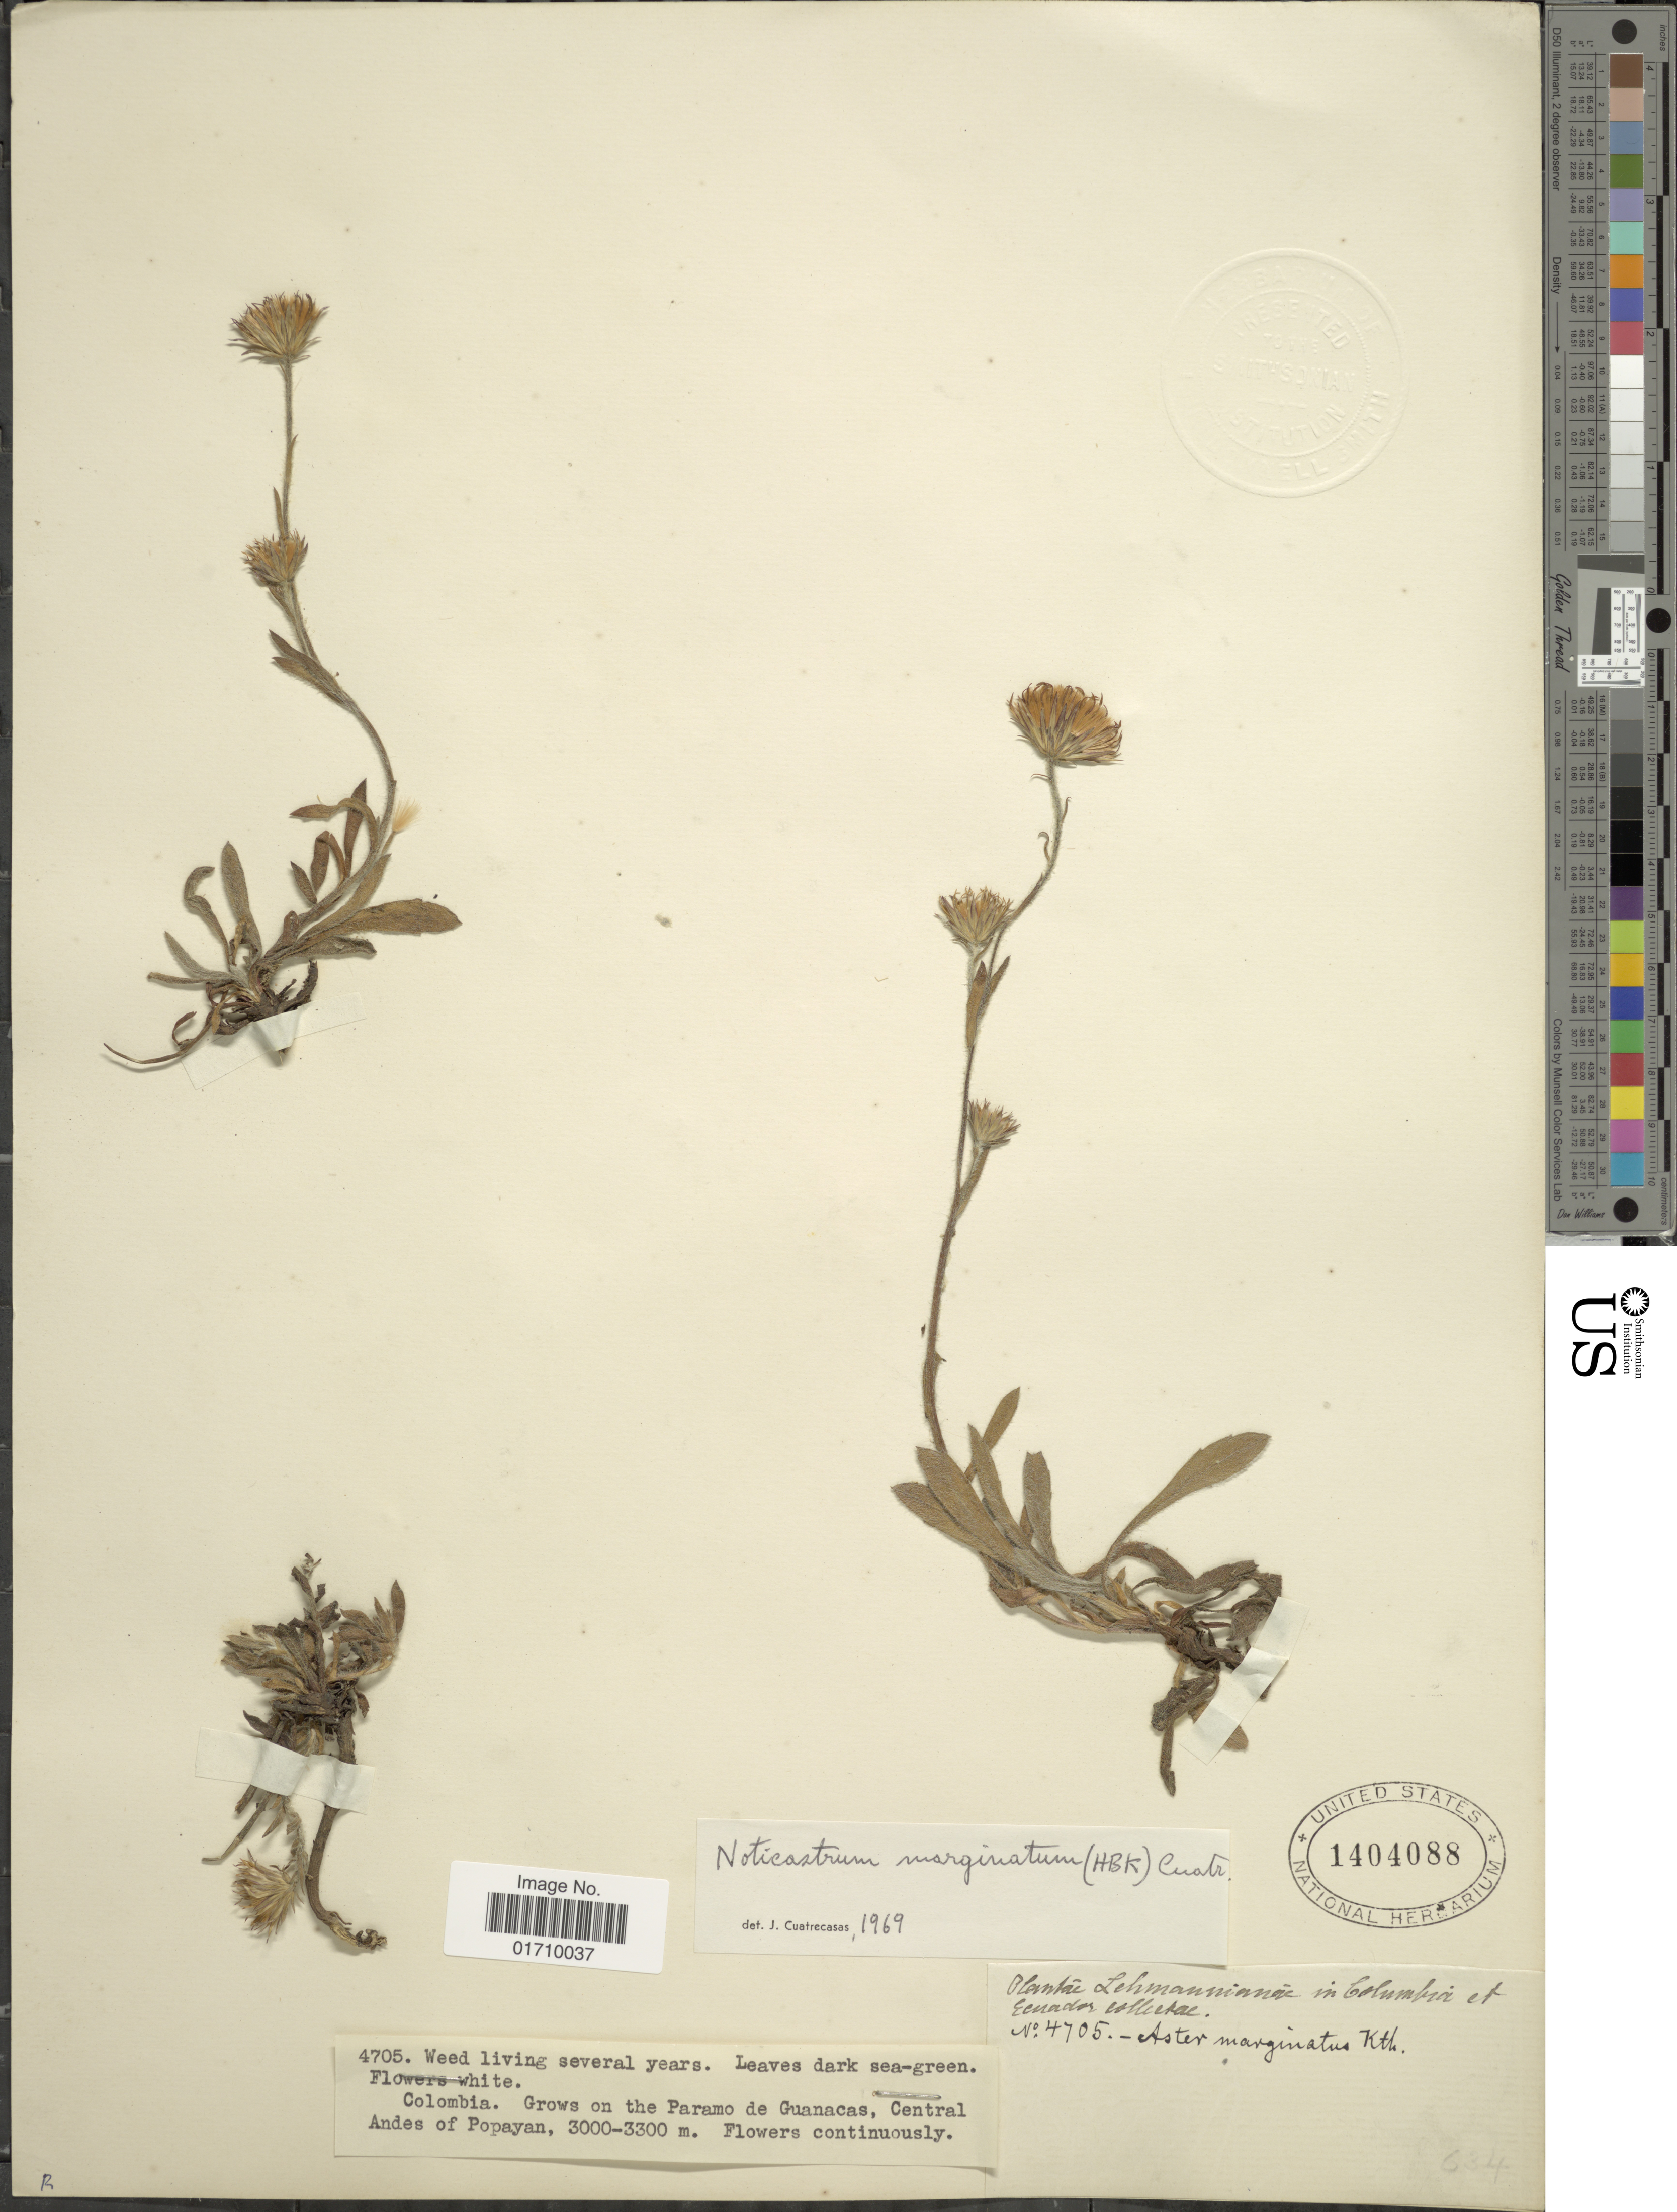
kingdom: Plantae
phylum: Tracheophyta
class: Magnoliopsida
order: Asterales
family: Asteraceae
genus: Noticastrum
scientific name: Noticastrum marginatum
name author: (Kunth) Cuatrec.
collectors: -. Lehmann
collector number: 4705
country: Colombia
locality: Paramo de Guanacas, Central Andes of Popayan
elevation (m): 3000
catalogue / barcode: US 1404088